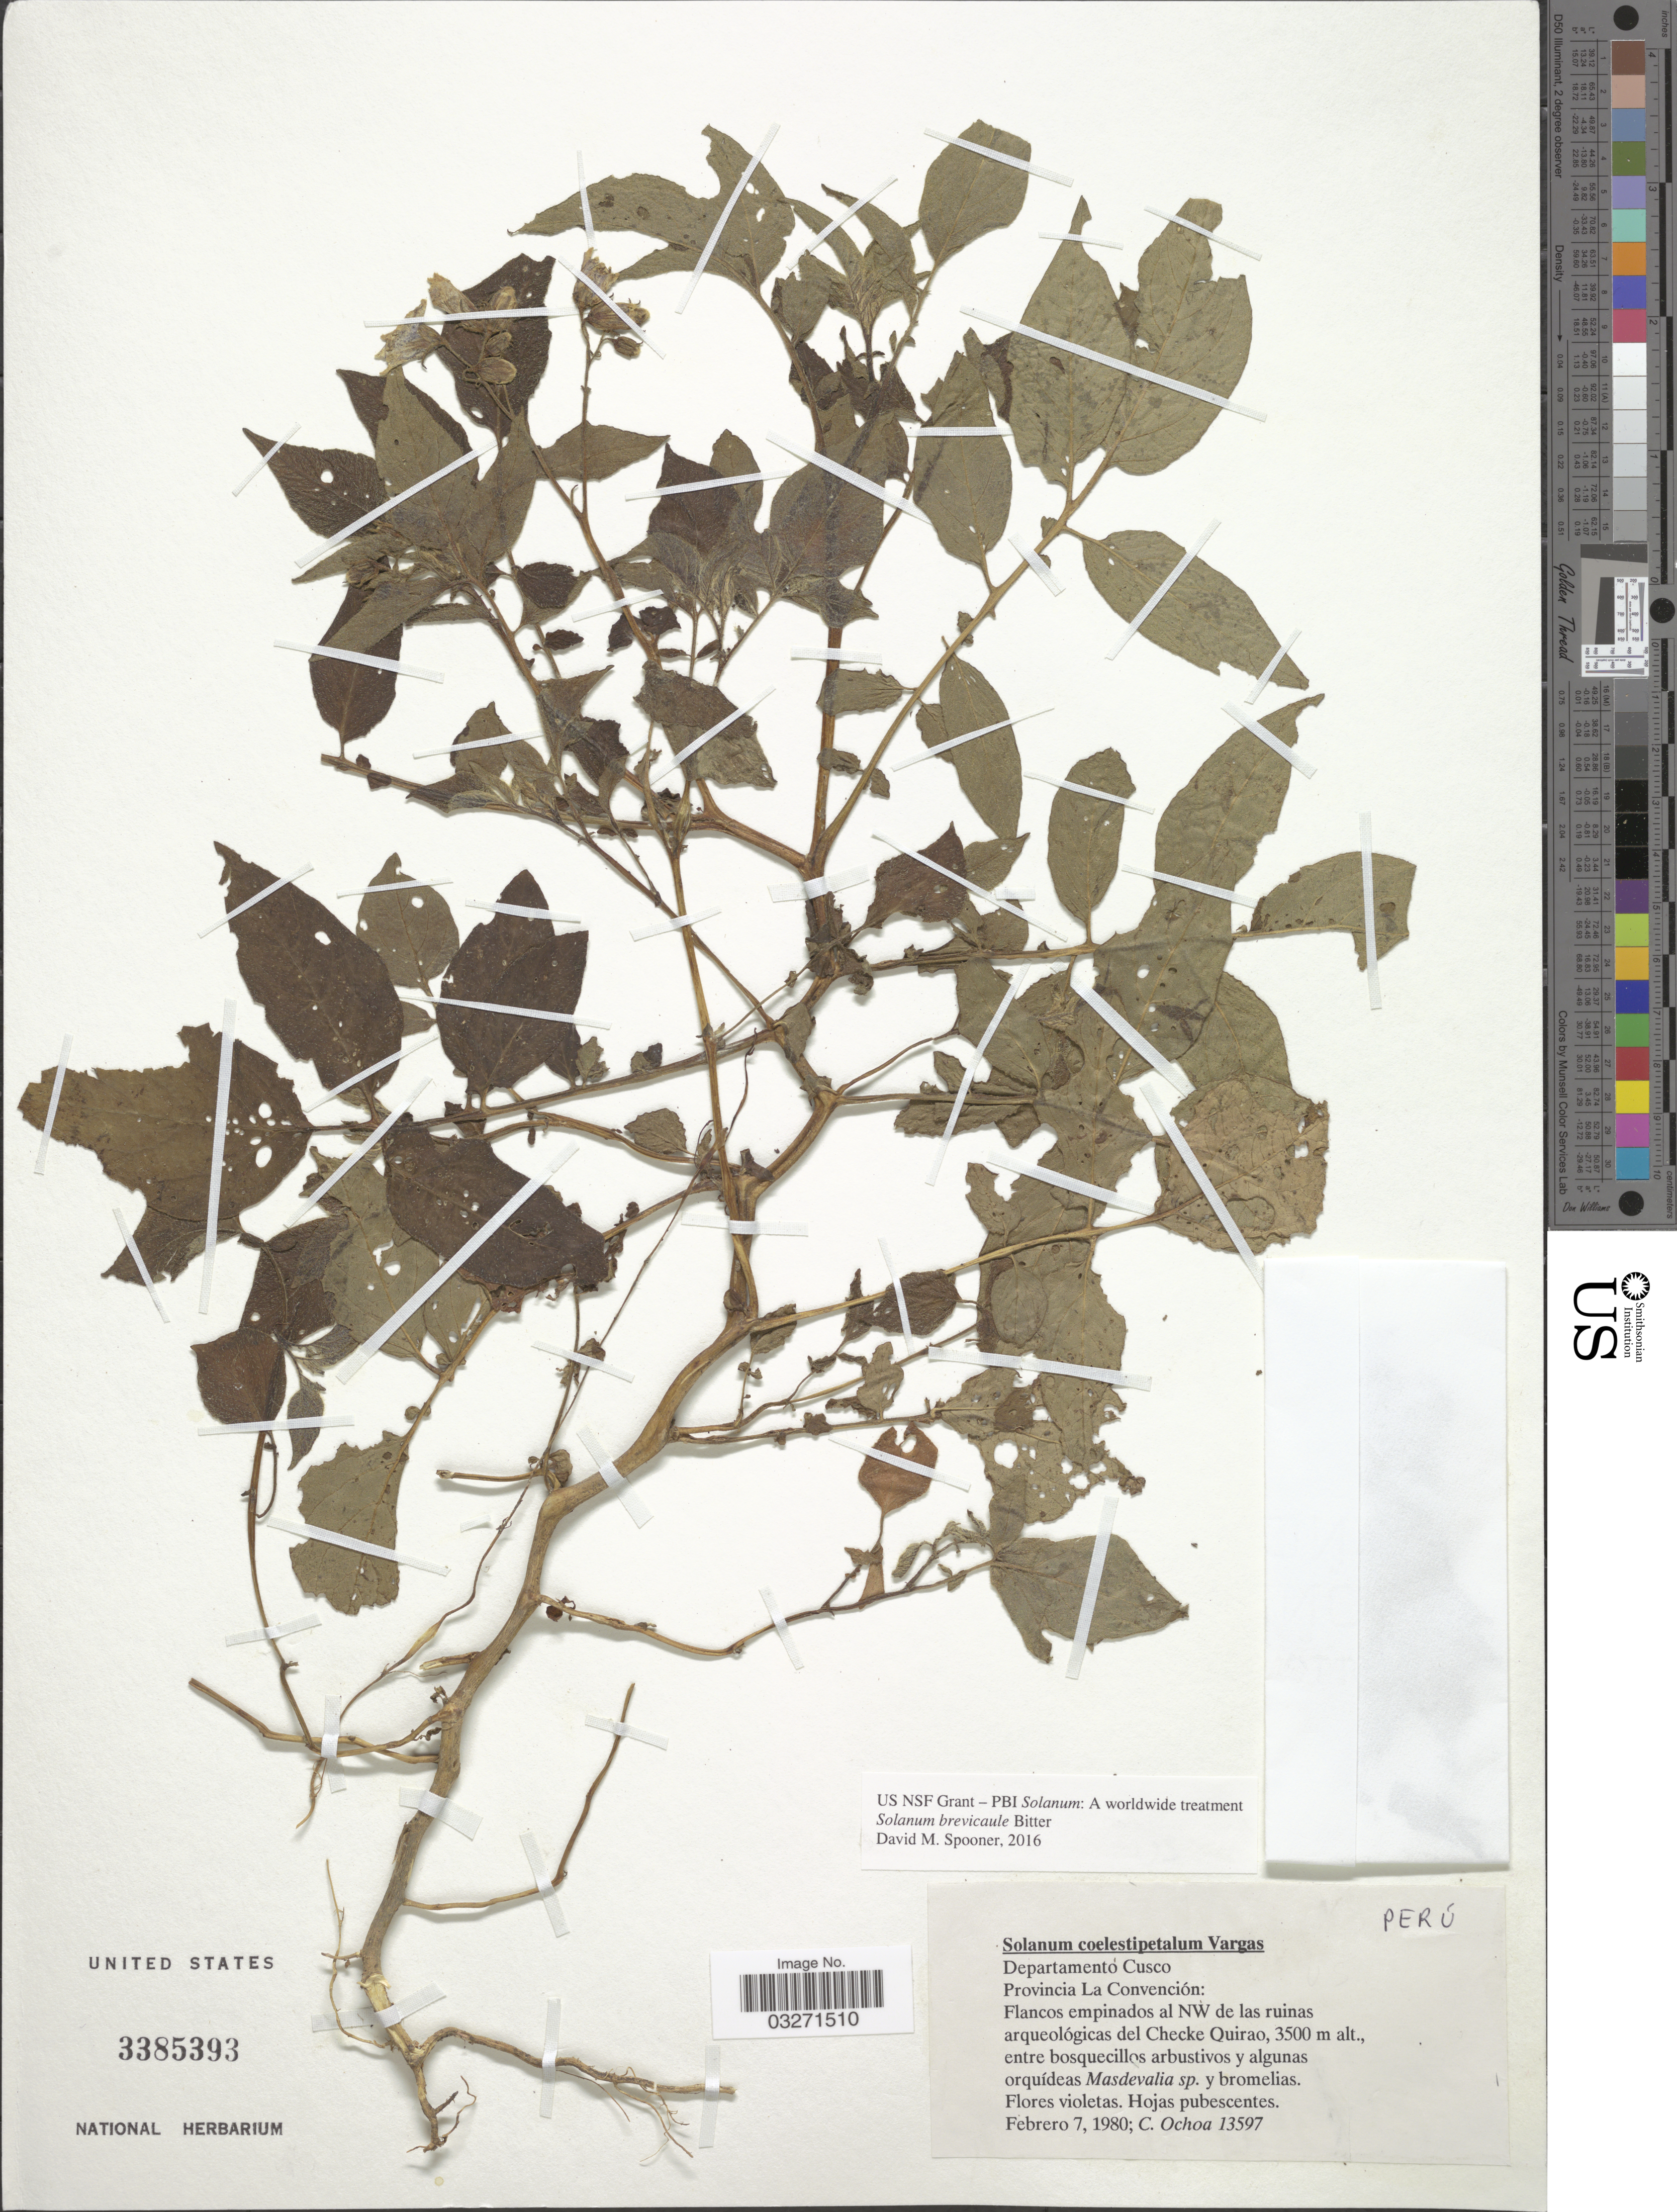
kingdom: Plantae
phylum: Tracheophyta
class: Magnoliopsida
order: Solanales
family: Solanaceae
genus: Solanum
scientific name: Solanum brevicaule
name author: Bitter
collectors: C. Ochoa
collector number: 13597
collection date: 1980-02-07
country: Peru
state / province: Cusco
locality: Departamento Cusco. Provincia La Convención: Flancos empinados al NW de las ruinas arqueológicas del Checke Quiraro.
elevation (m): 3500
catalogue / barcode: US 3385393